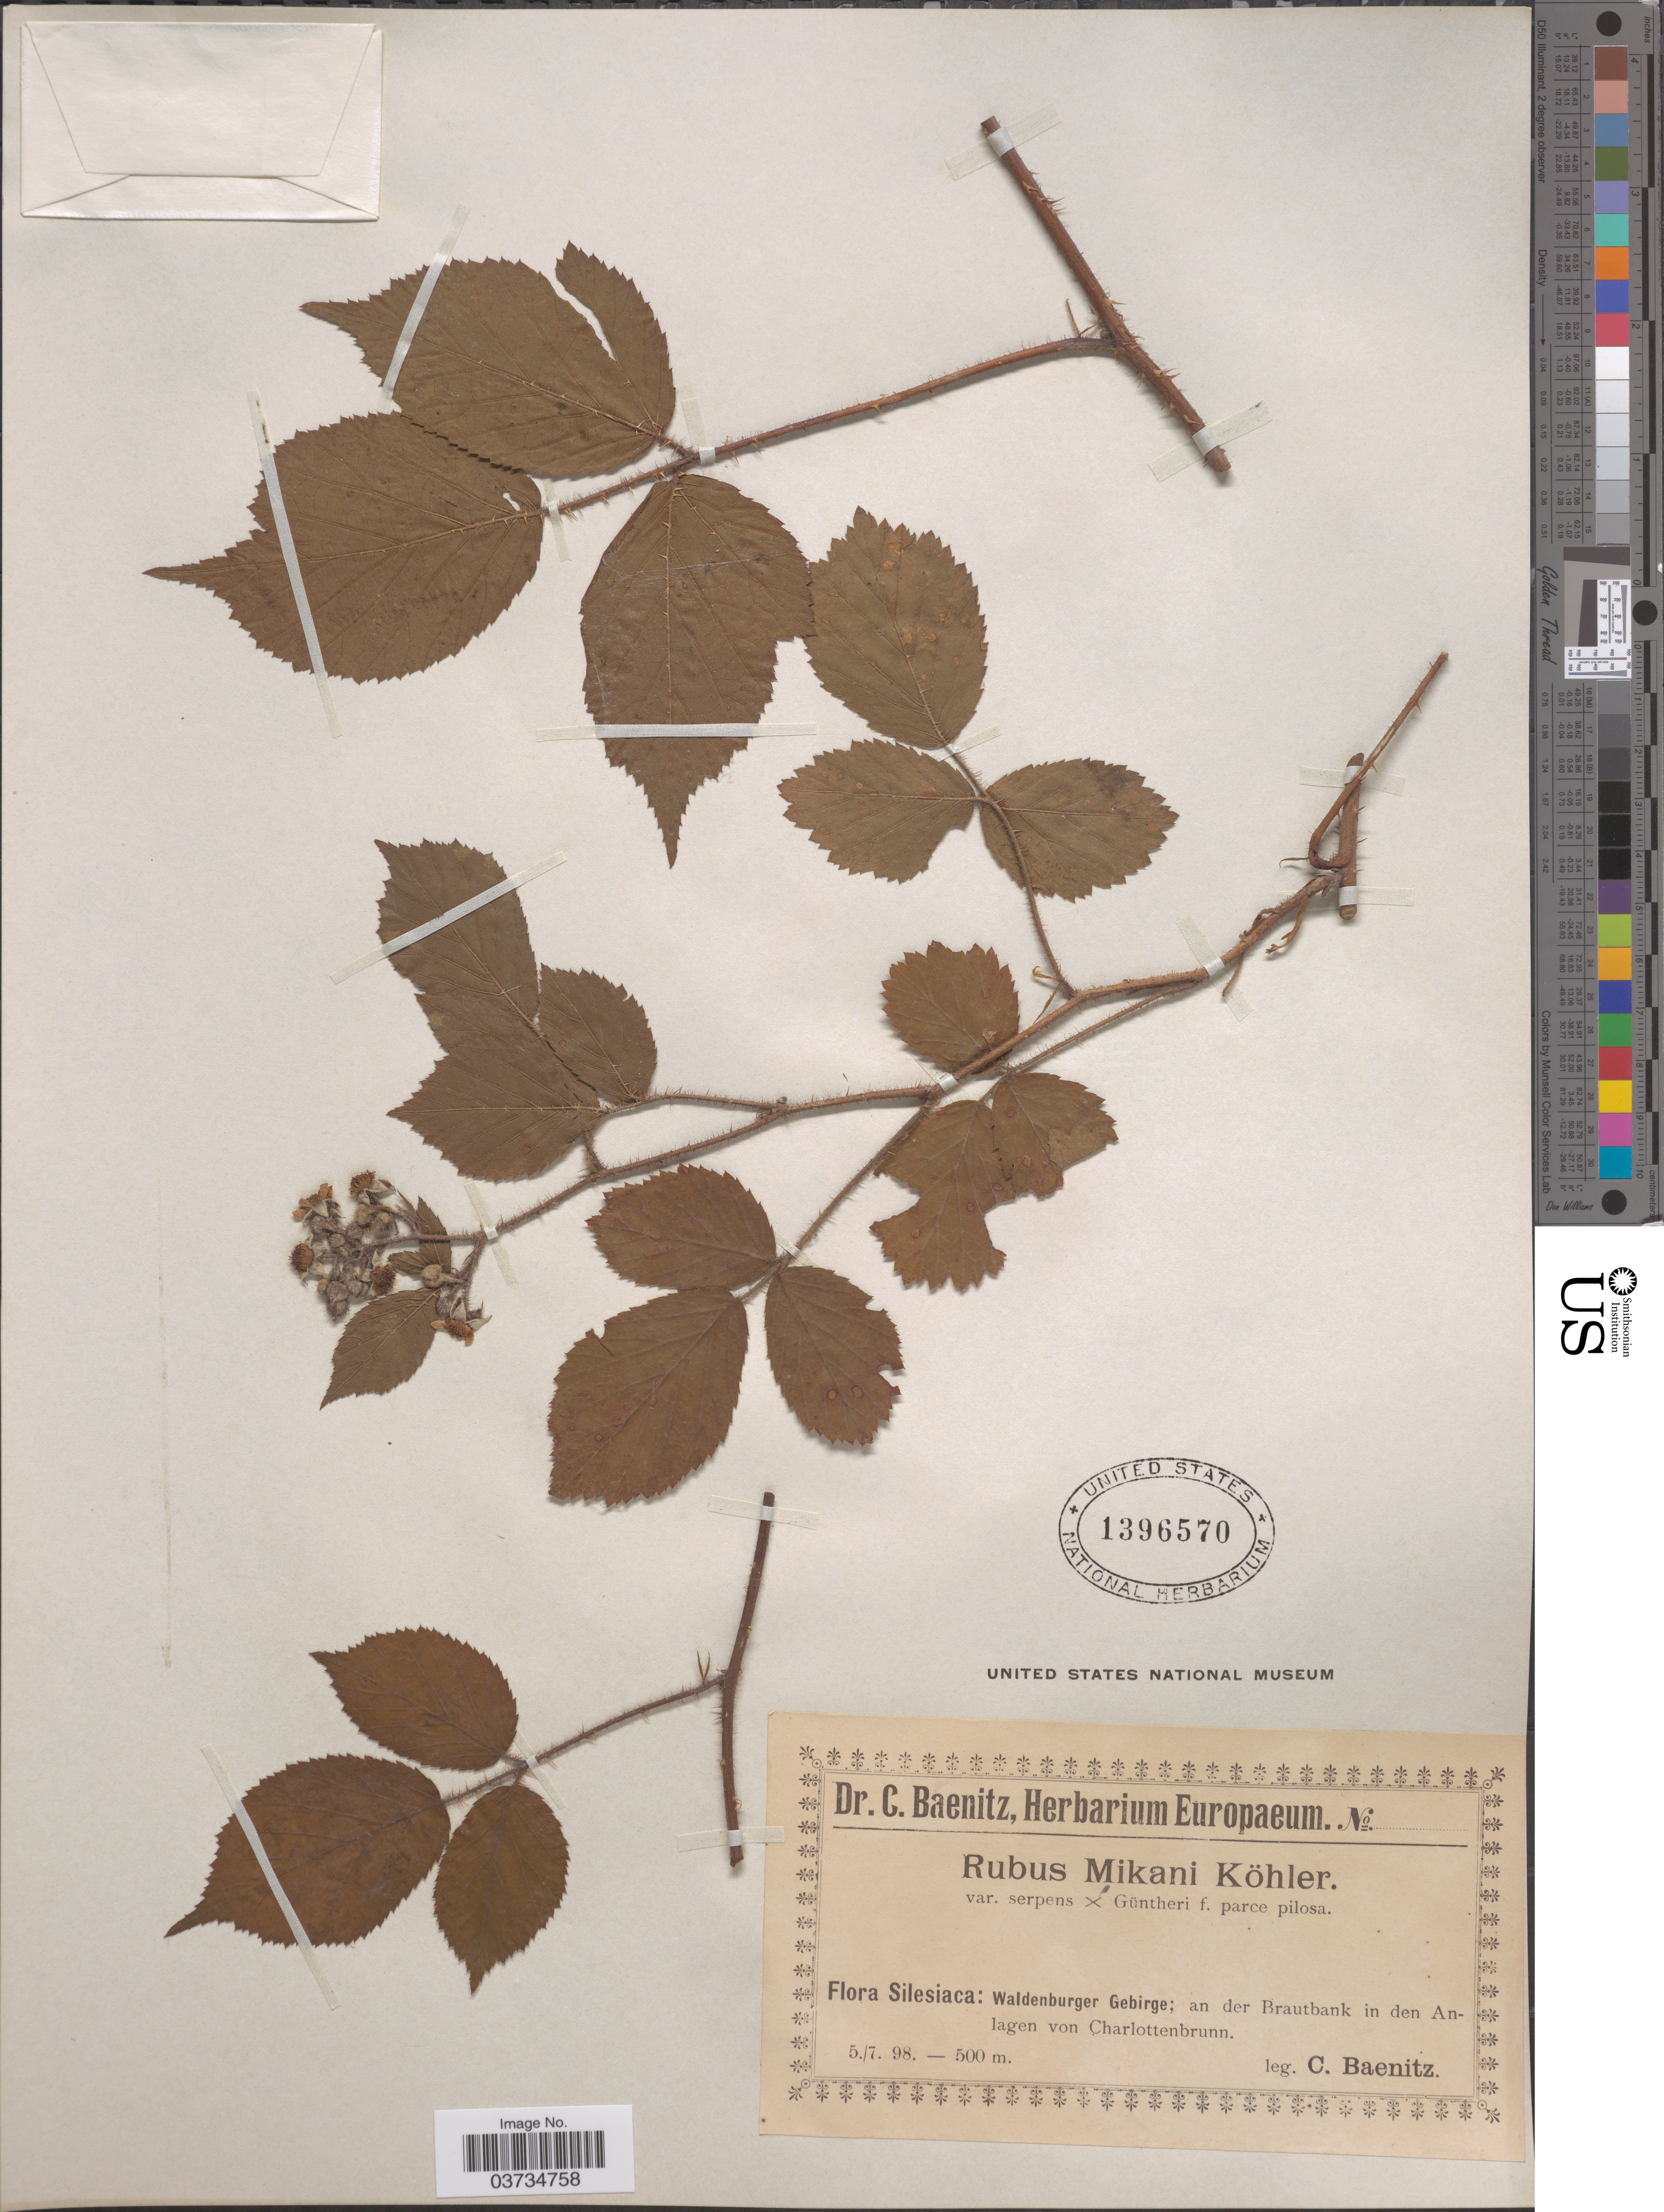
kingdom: Plantae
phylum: Tracheophyta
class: Magnoliopsida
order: Rosales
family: Rosaceae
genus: Rubus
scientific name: Rubus mikanii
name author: Köhler ex Weihe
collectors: C. G. Baenitz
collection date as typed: Transcribed d/m/y: 5/7/98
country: Poland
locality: Silesiaca: Waldenburger Gebirge; an der Brautbank in den Anlagen von Charlottenbrunn.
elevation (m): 500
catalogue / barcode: US 1396570